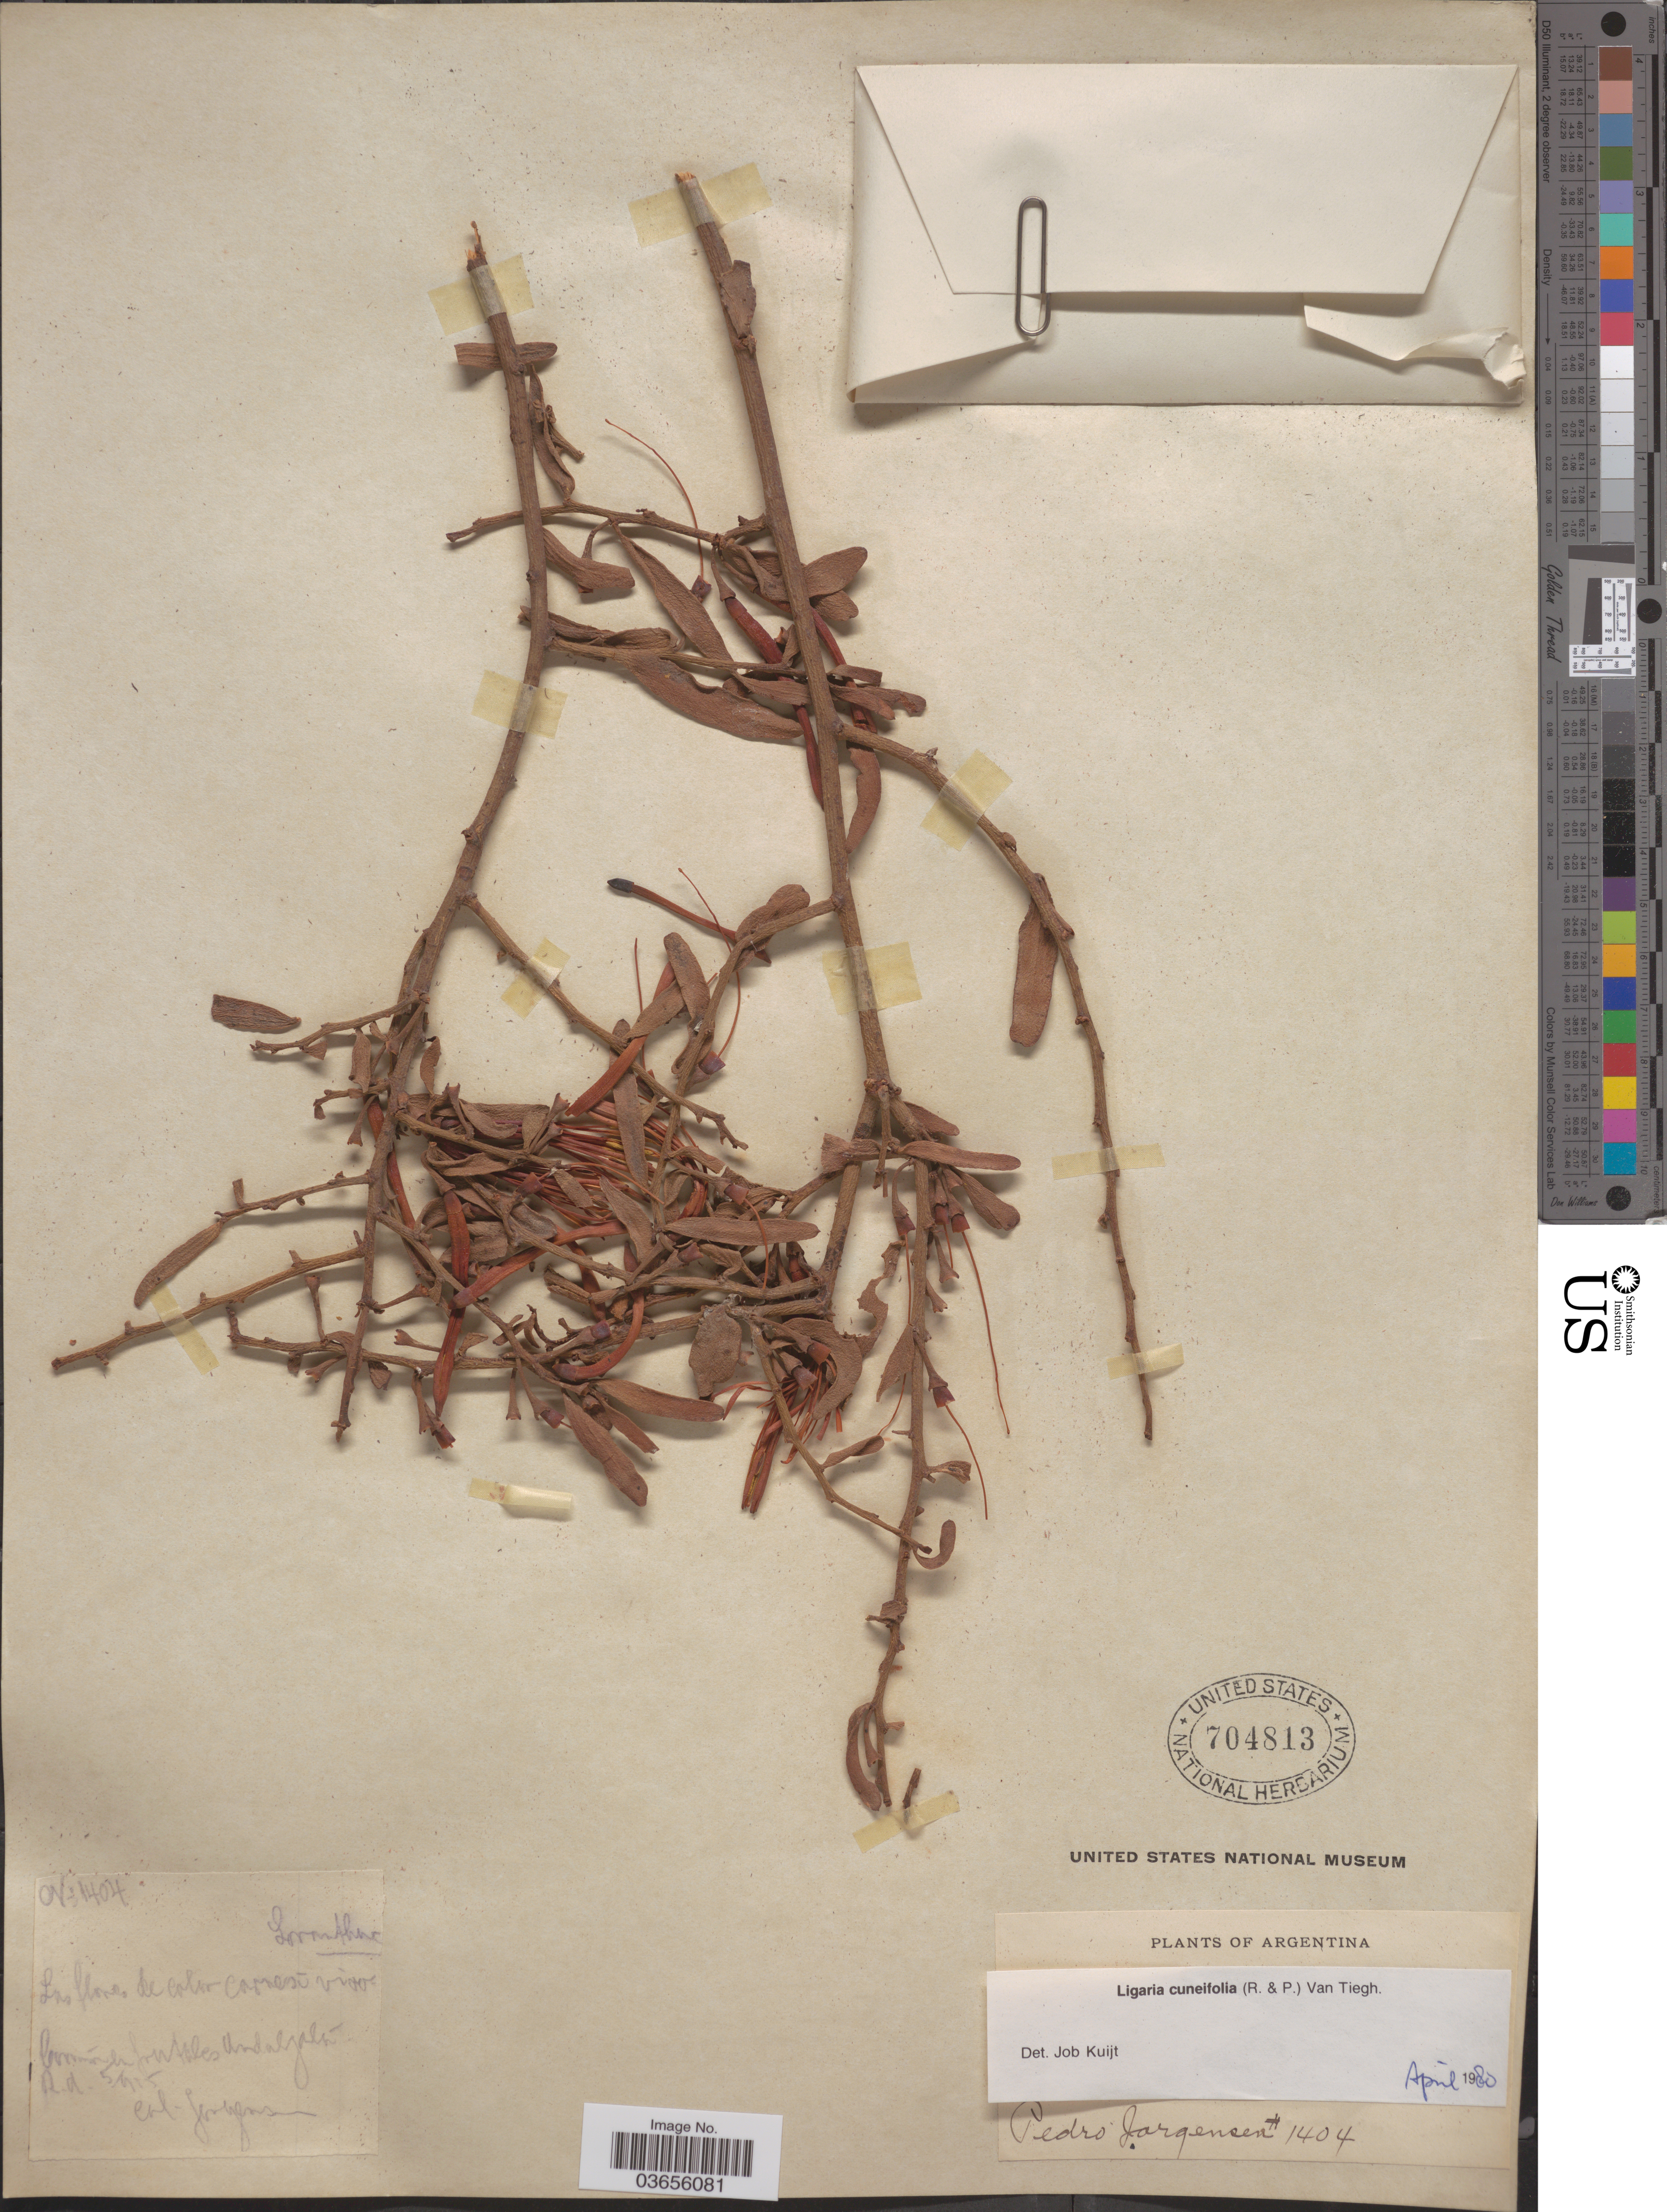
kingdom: Plantae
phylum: Tracheophyta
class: Magnoliopsida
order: Santalales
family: Loranthaceae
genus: Ligaria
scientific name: Ligaria cuneifolia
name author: (Ruiz & Pav.) Tiegh.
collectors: P. Jörgensen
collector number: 1404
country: Argentina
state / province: Catamarca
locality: Cerro en fontales Andalgalá.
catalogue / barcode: US 704813